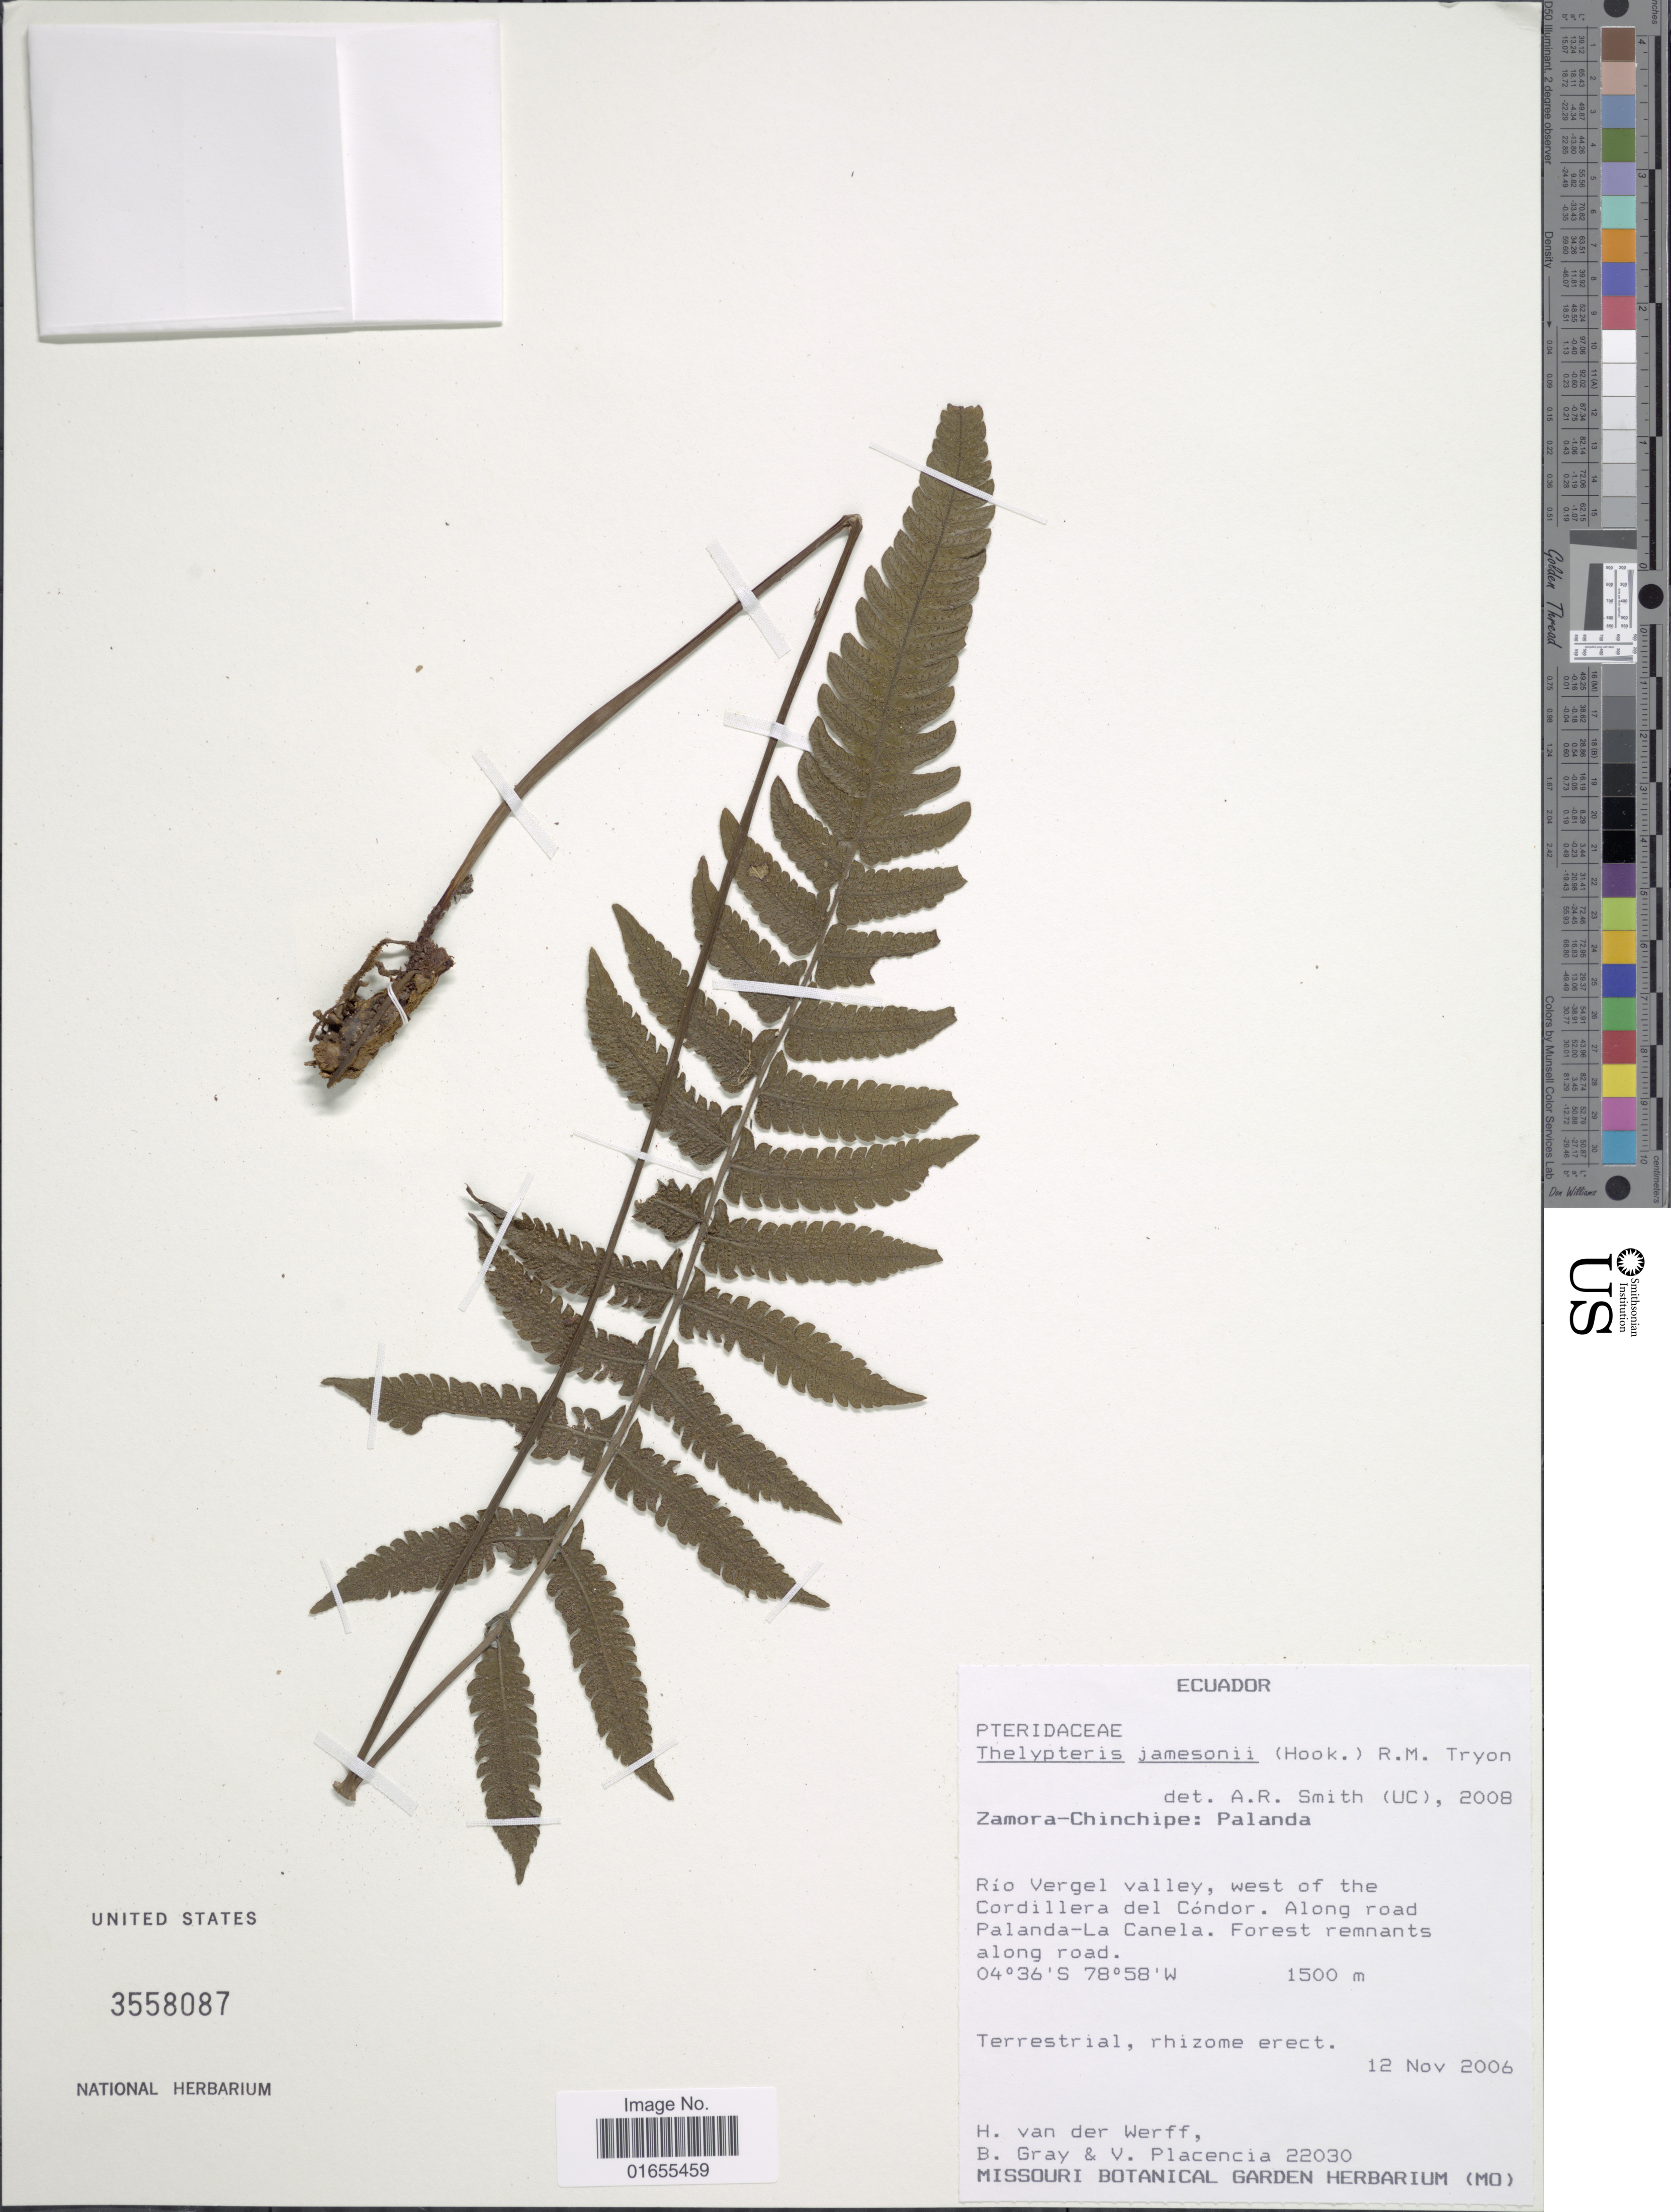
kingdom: Plantae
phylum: Tracheophyta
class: Polypodiopsida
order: Polypodiales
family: Thelypteridaceae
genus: Goniopteris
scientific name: Goniopteris jamesonii (Hook. f.) comb. nov., ined 2015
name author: (Hook. f.)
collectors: H. van der Werff, B. Gray & V. Plancecia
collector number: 22030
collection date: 2006-11-12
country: Ecuador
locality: Rio Vergel valley, west of the Cordillera del Condor. Along road Palanda - La Canela. Forest remnants along road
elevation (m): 1500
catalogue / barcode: US 3558087